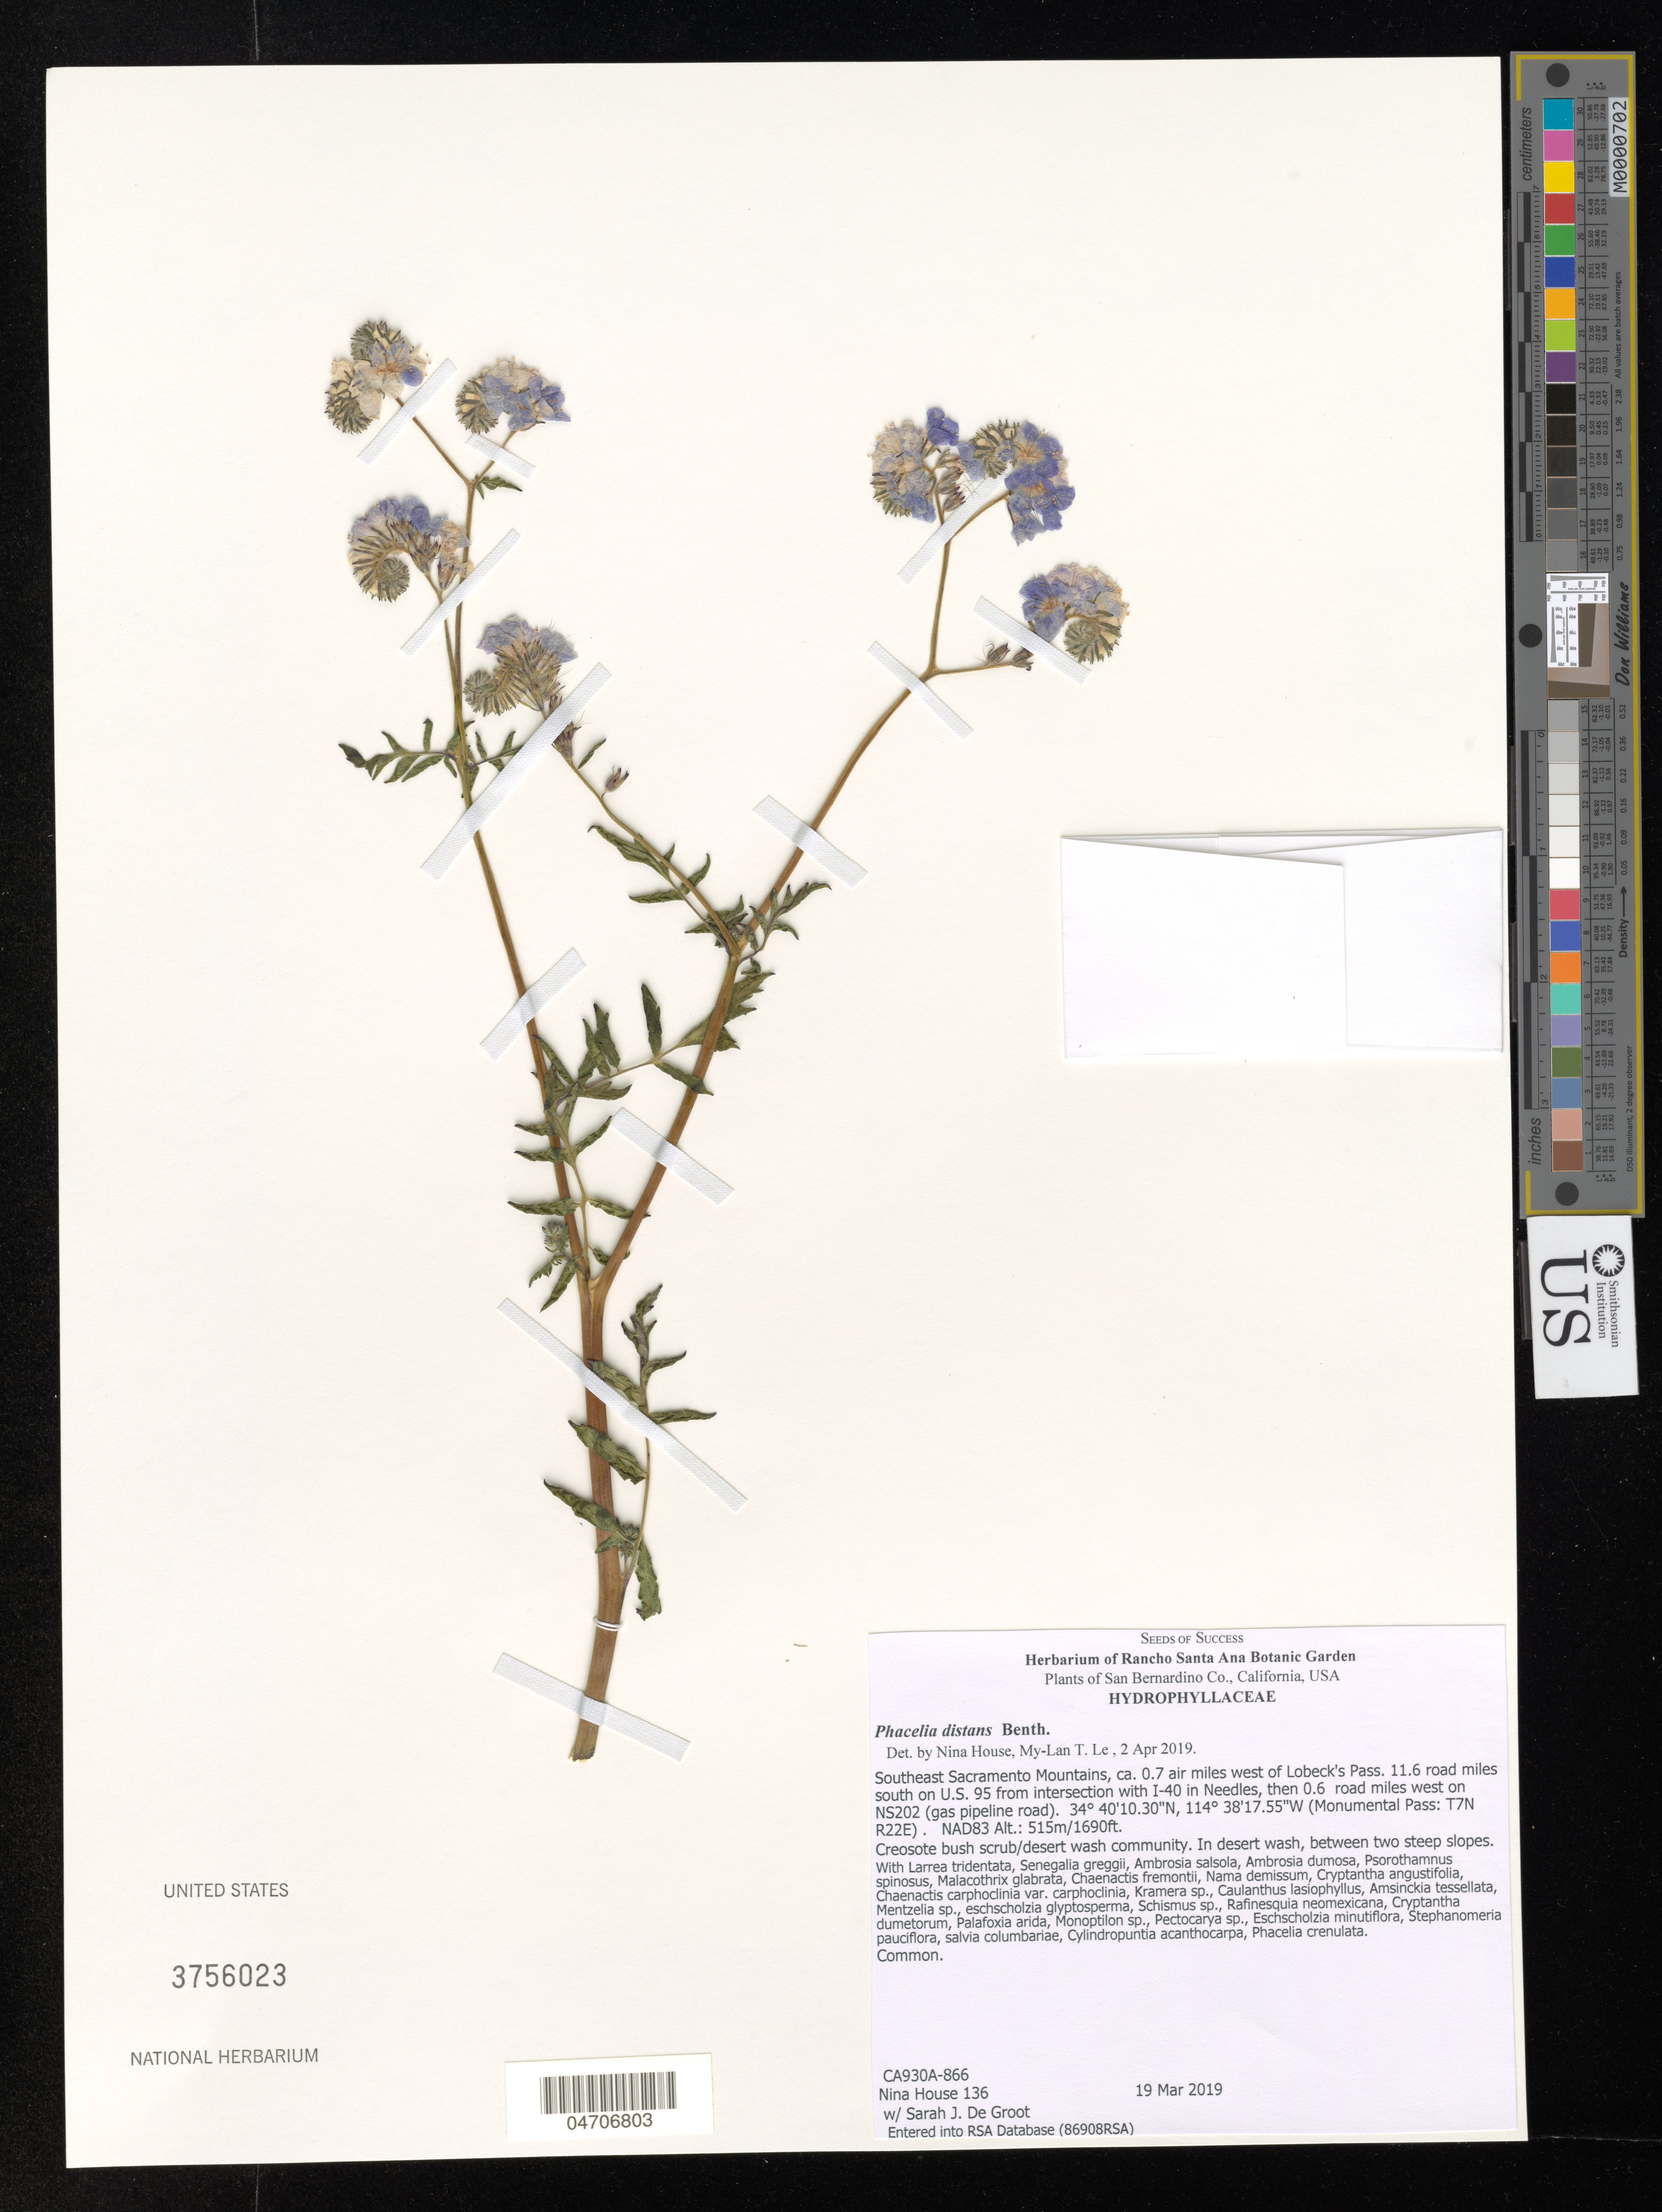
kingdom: Plantae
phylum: Tracheophyta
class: Magnoliopsida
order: Boraginales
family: Hydrophyllaceae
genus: Phacelia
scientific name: Phacelia distans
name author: Benth.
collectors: N. House & S. De Groot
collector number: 136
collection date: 2019-03-19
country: United States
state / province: California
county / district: San Bernardino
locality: San Bernardino Co. Southeast Sacramento Mountains, ca. 0.7 air miles west of Lobeck's Pass. 11.6 road miles south on U.S. 95 from intersection I-40 in Needles then 0.6 road miles west on NS202 (gas pipeline road). (Monumental Pass: T7N R22E).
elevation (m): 515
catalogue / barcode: US 3756023